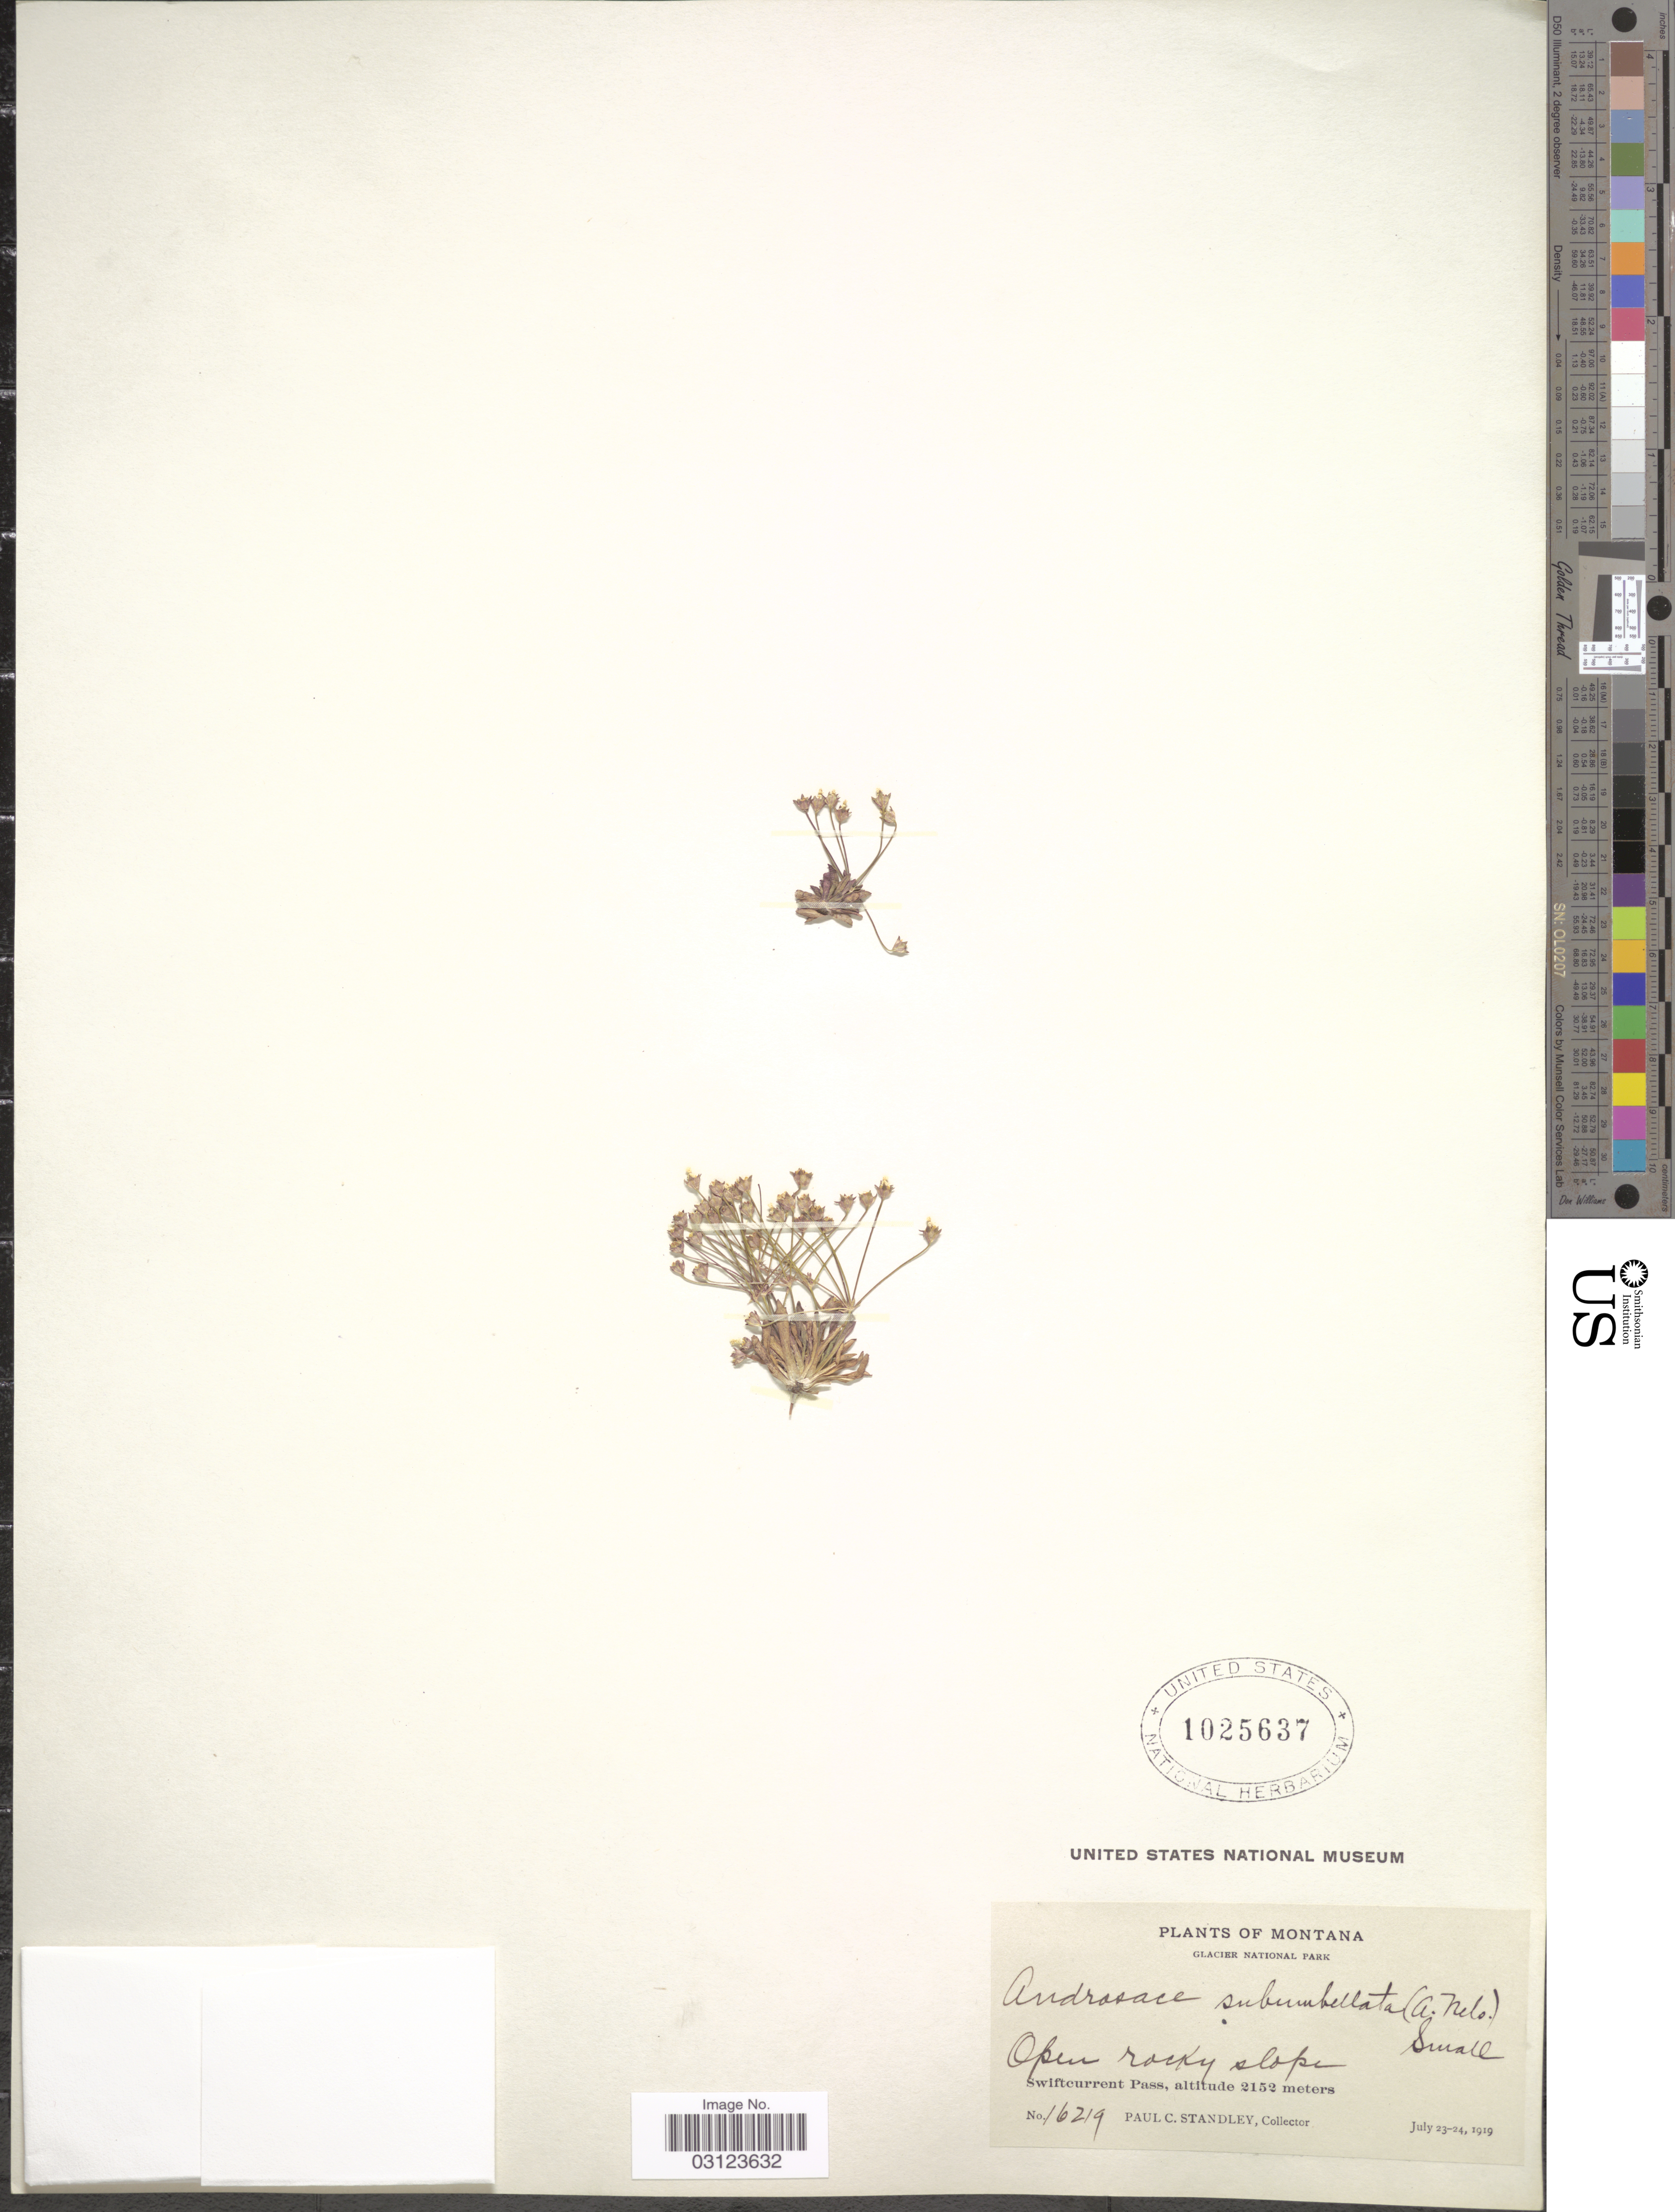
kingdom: Plantae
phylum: Tracheophyta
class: Magnoliopsida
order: Ericales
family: Primulaceae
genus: Androsace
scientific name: Androsace septentrionalis subsp. subumbellata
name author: (A. Nelson) G.T. Robbins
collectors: P. C. Standley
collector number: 16219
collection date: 1919-07-23/1919-07-24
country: United States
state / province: Montana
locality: Glacier National Park. Swiftcurrent Pass.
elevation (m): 2152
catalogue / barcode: US 1025637